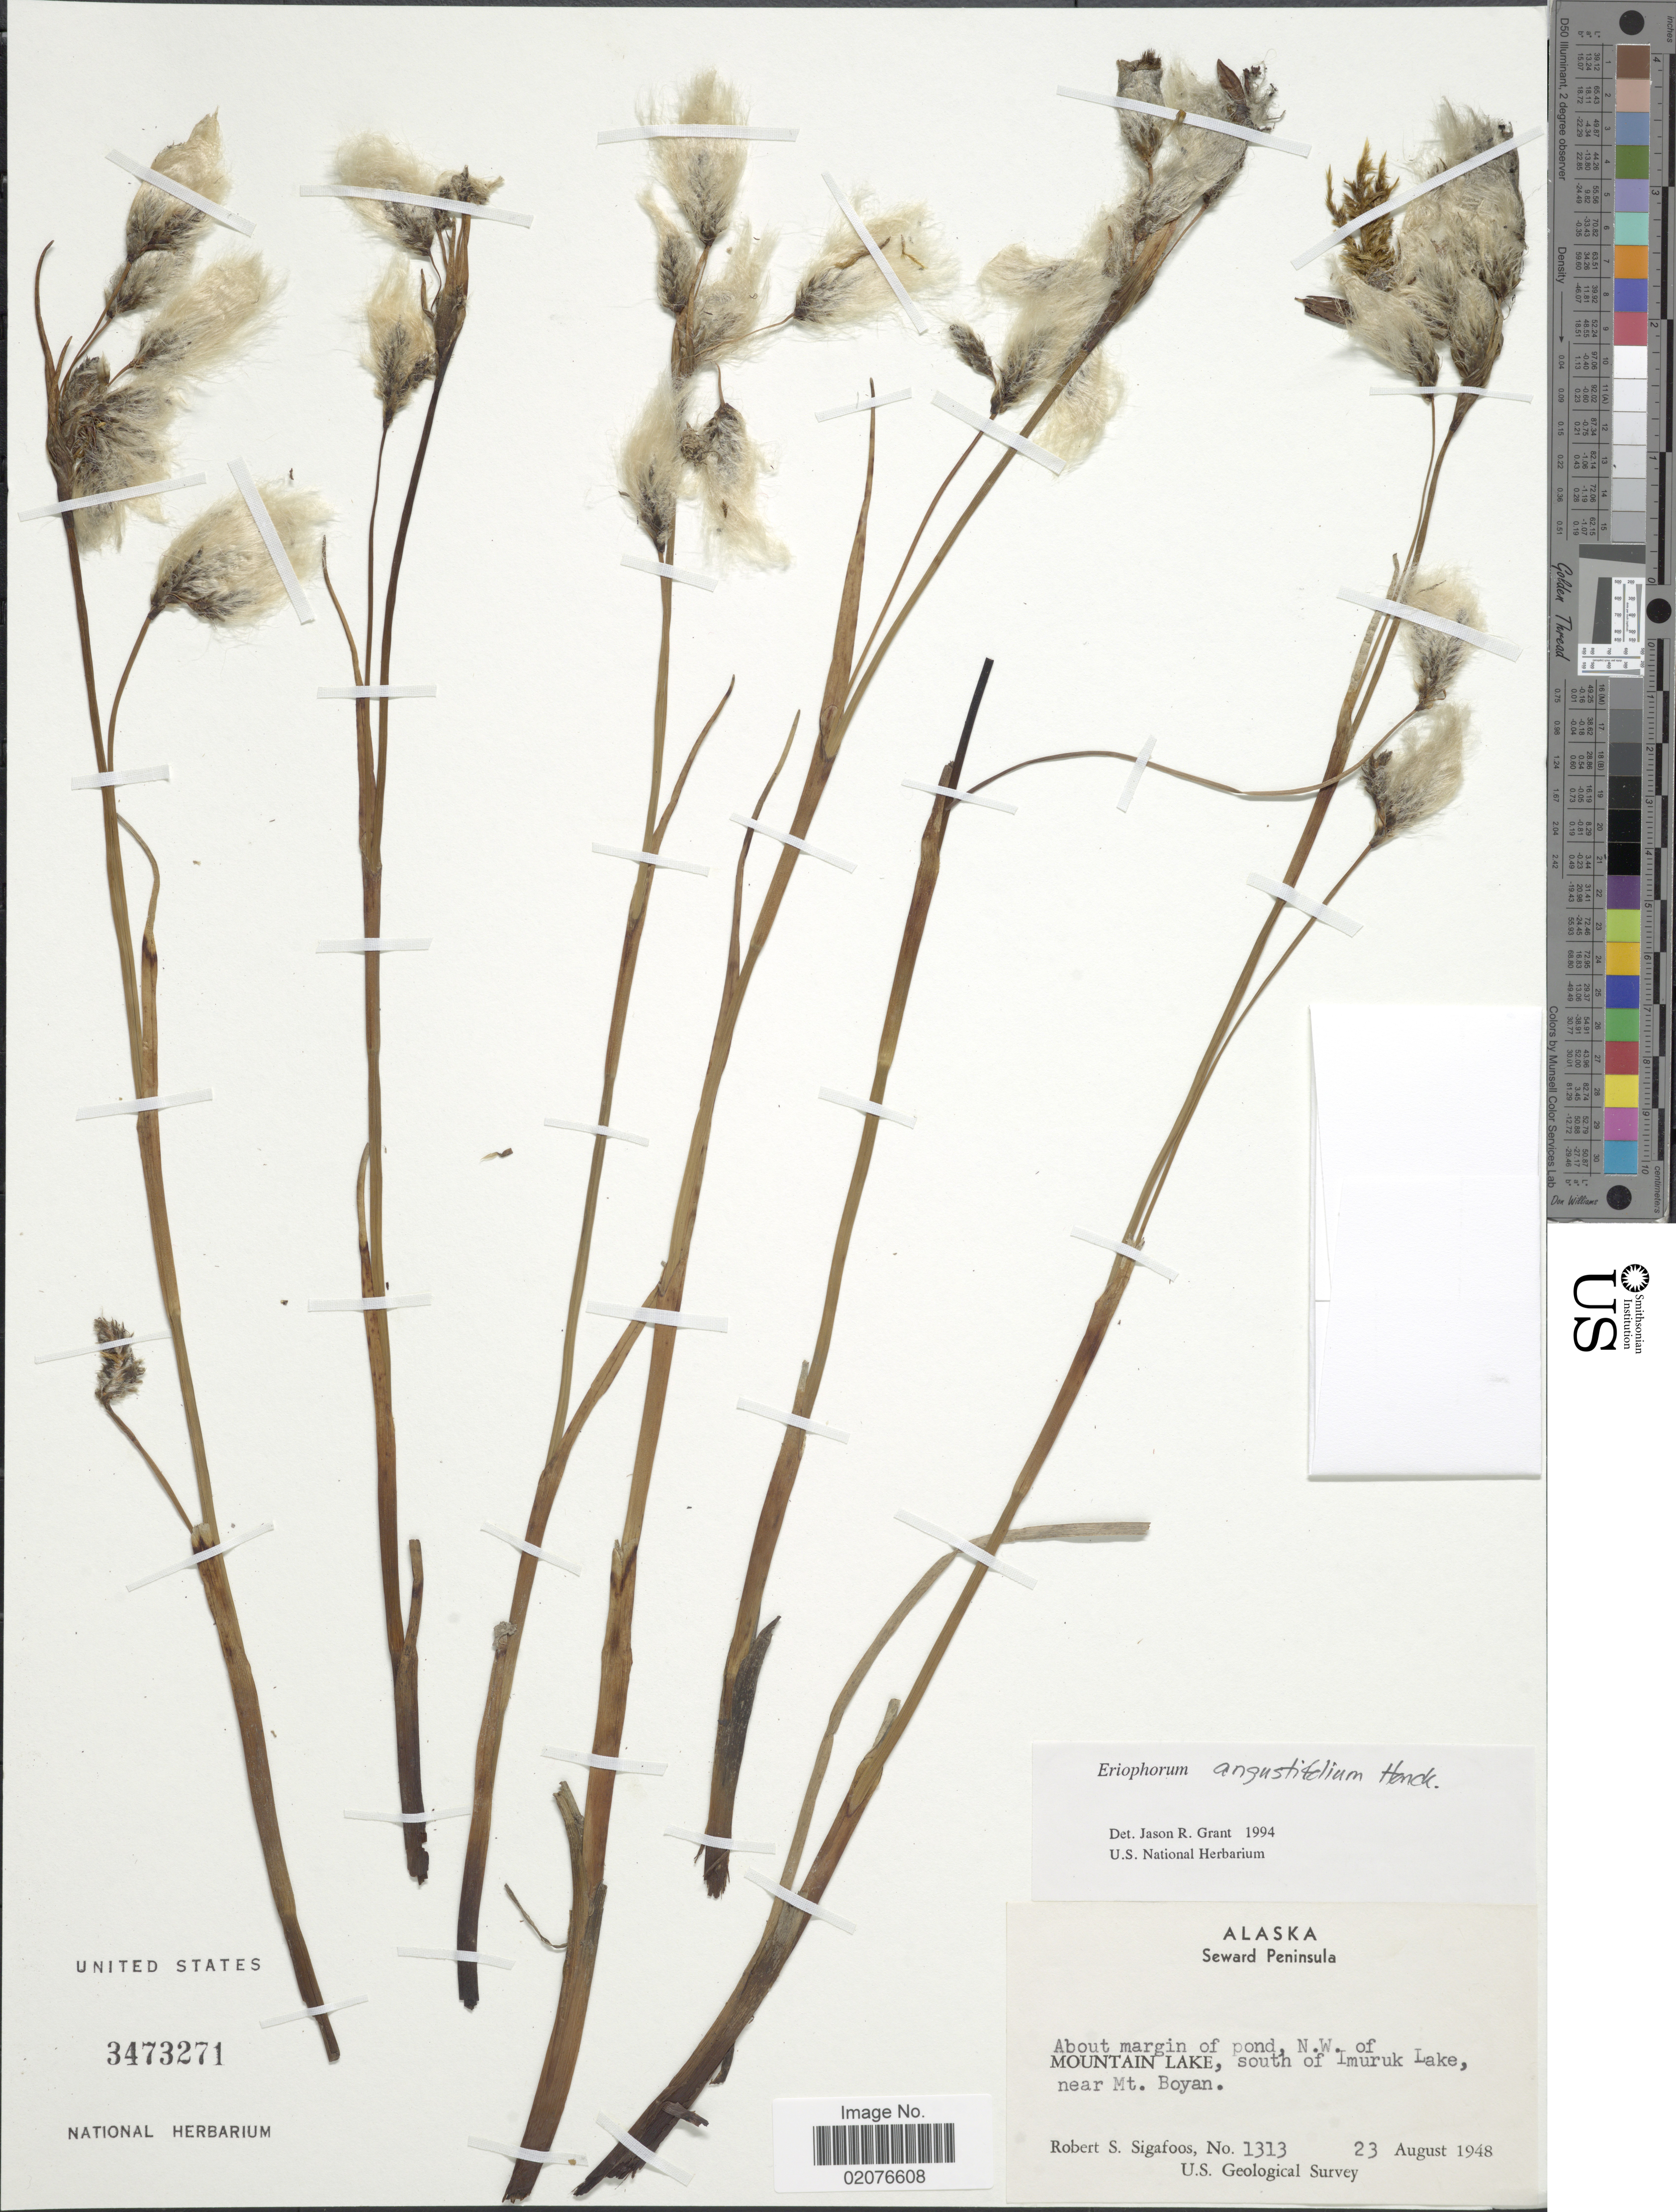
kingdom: Plantae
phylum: Tracheophyta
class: Liliopsida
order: Poales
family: Cyperaceae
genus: Eriophorum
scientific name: Eriophorum angustifolium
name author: Honck.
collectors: R. Sigafoos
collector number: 1313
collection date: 1948-08-23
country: United States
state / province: Alaska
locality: Seward Peninsula, About margin of pond, N.W. of Mountain Lake, south of Imuruk Lake, near Mt Boyan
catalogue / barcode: US 3473271